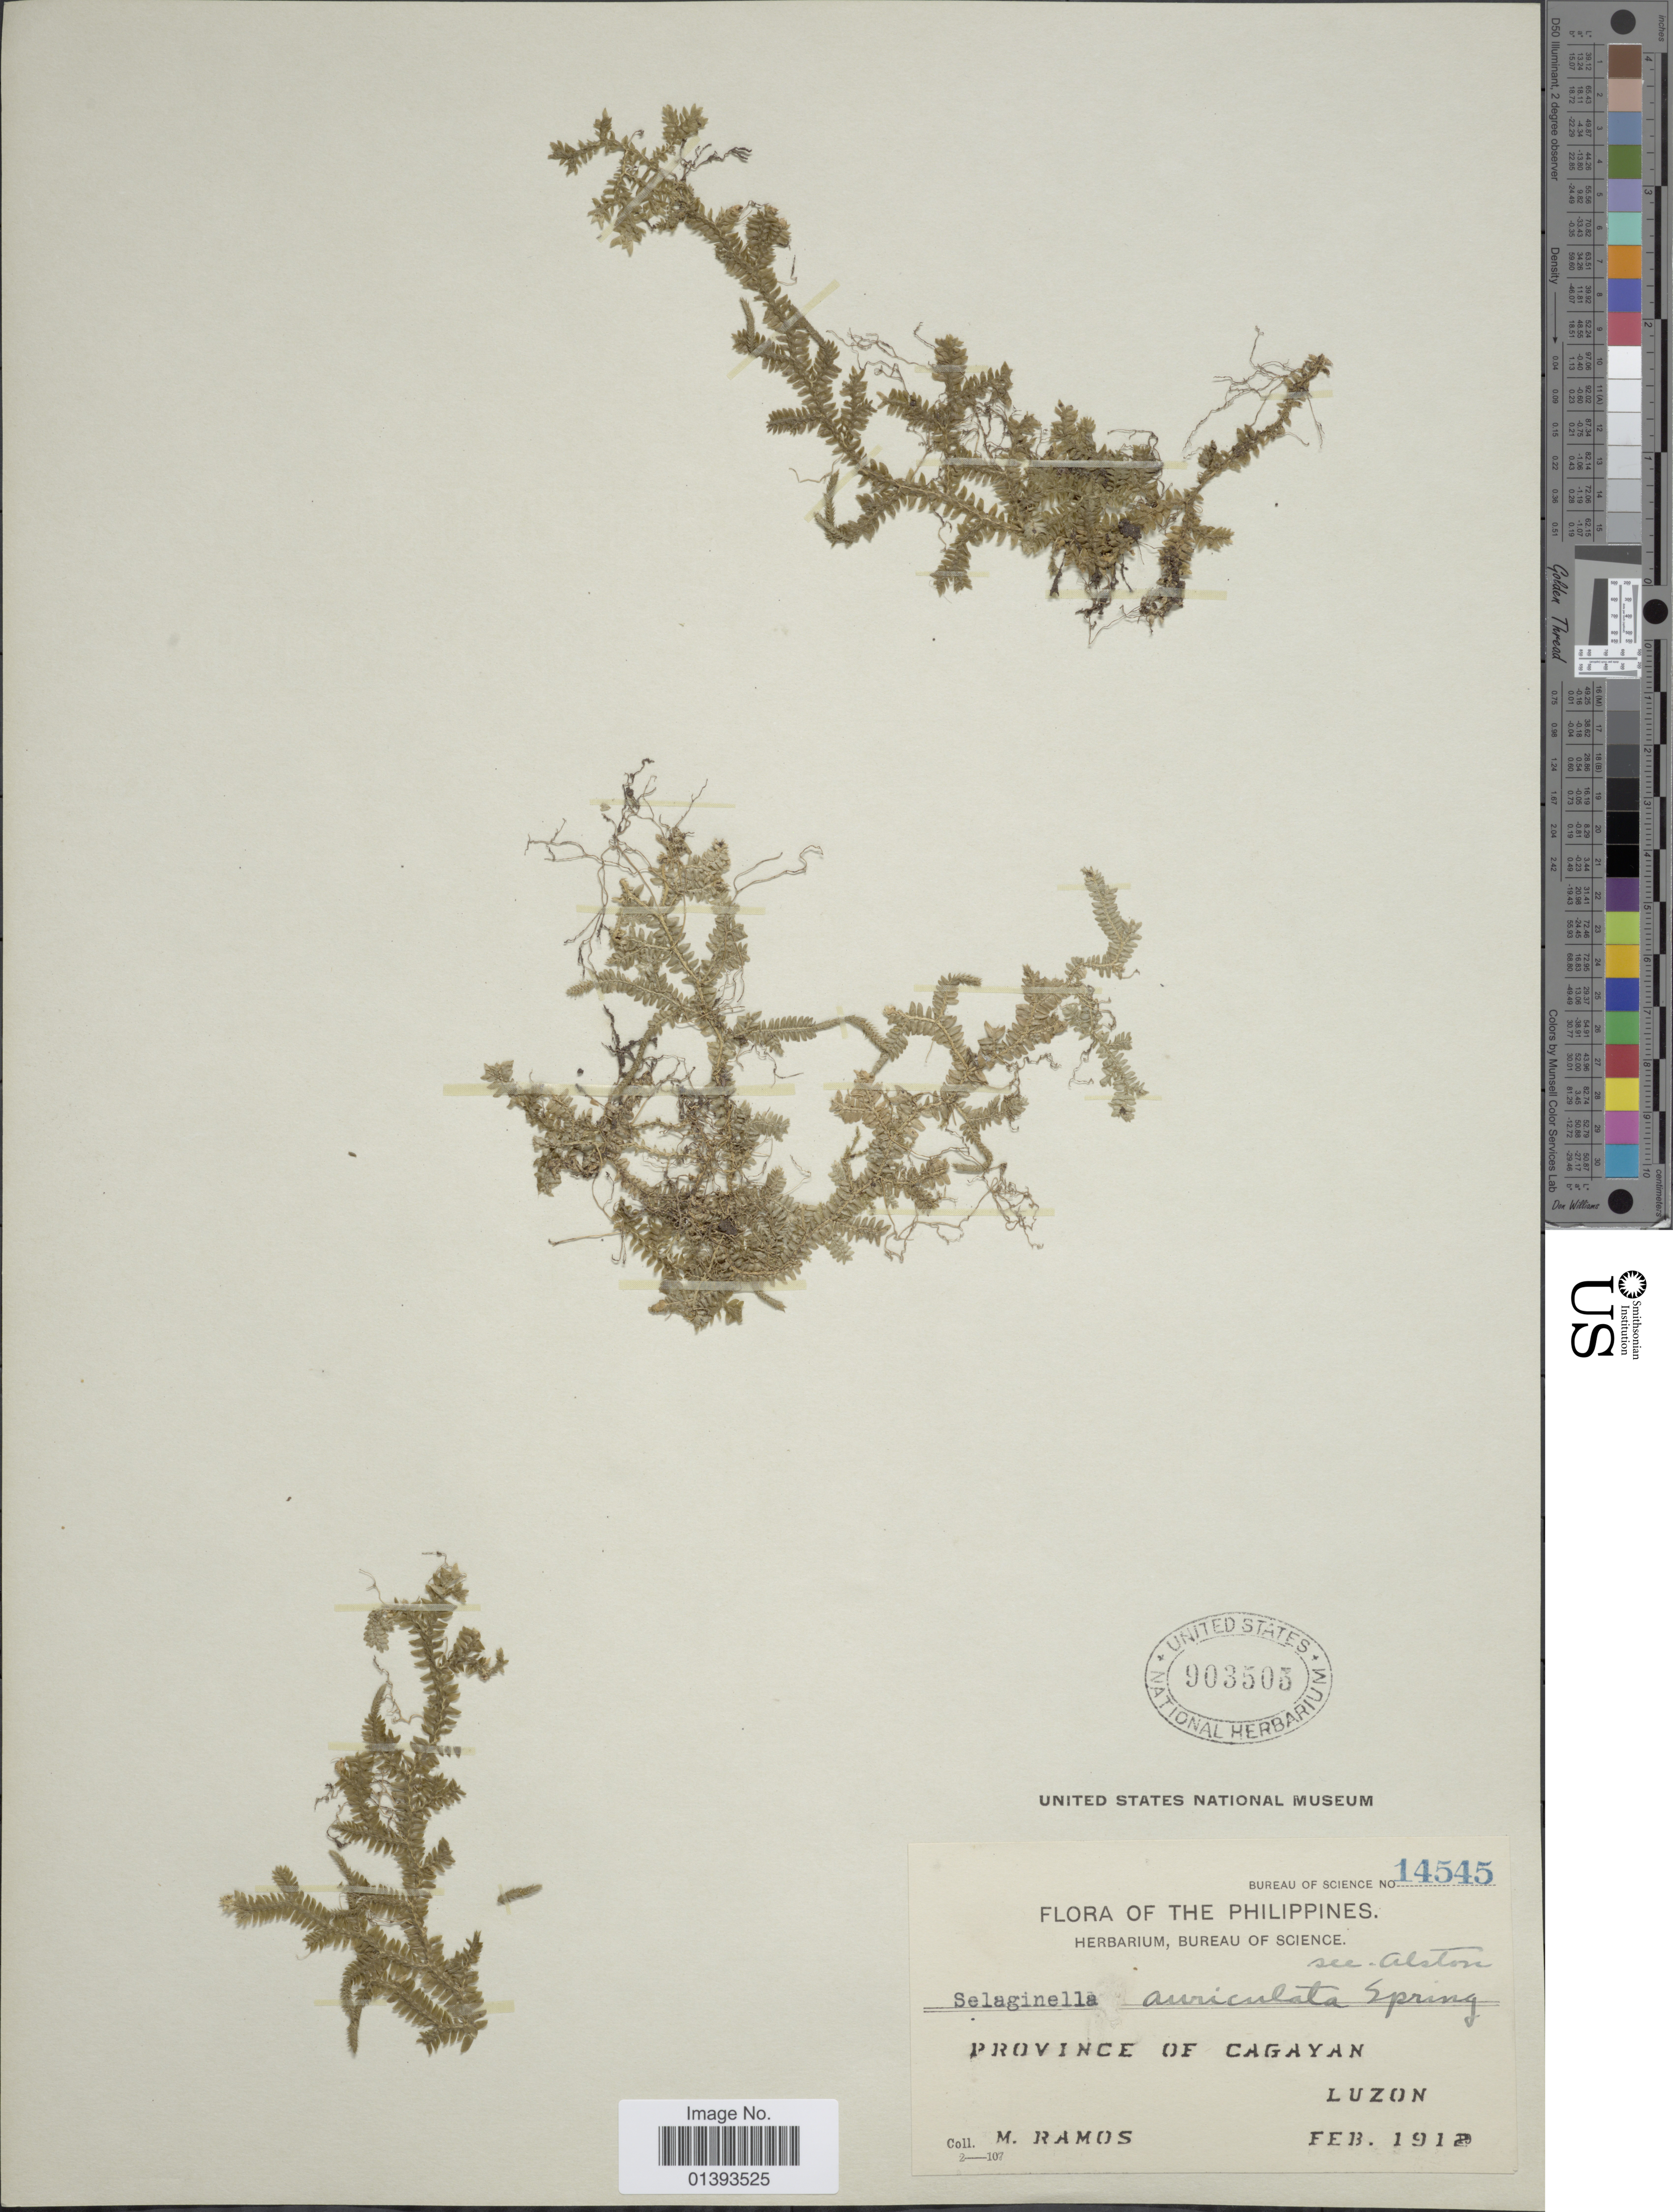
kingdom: Plantae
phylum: Tracheophyta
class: Lycopodiopsida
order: Selaginellales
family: Selaginellaceae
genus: Selaginella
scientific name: Selaginella auriculata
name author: Spring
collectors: M. Ramos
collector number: Bureau of Science 14545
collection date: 1912-02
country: Philippines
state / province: Central Luzon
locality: Province of Cagayan, Luzon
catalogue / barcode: US 903505